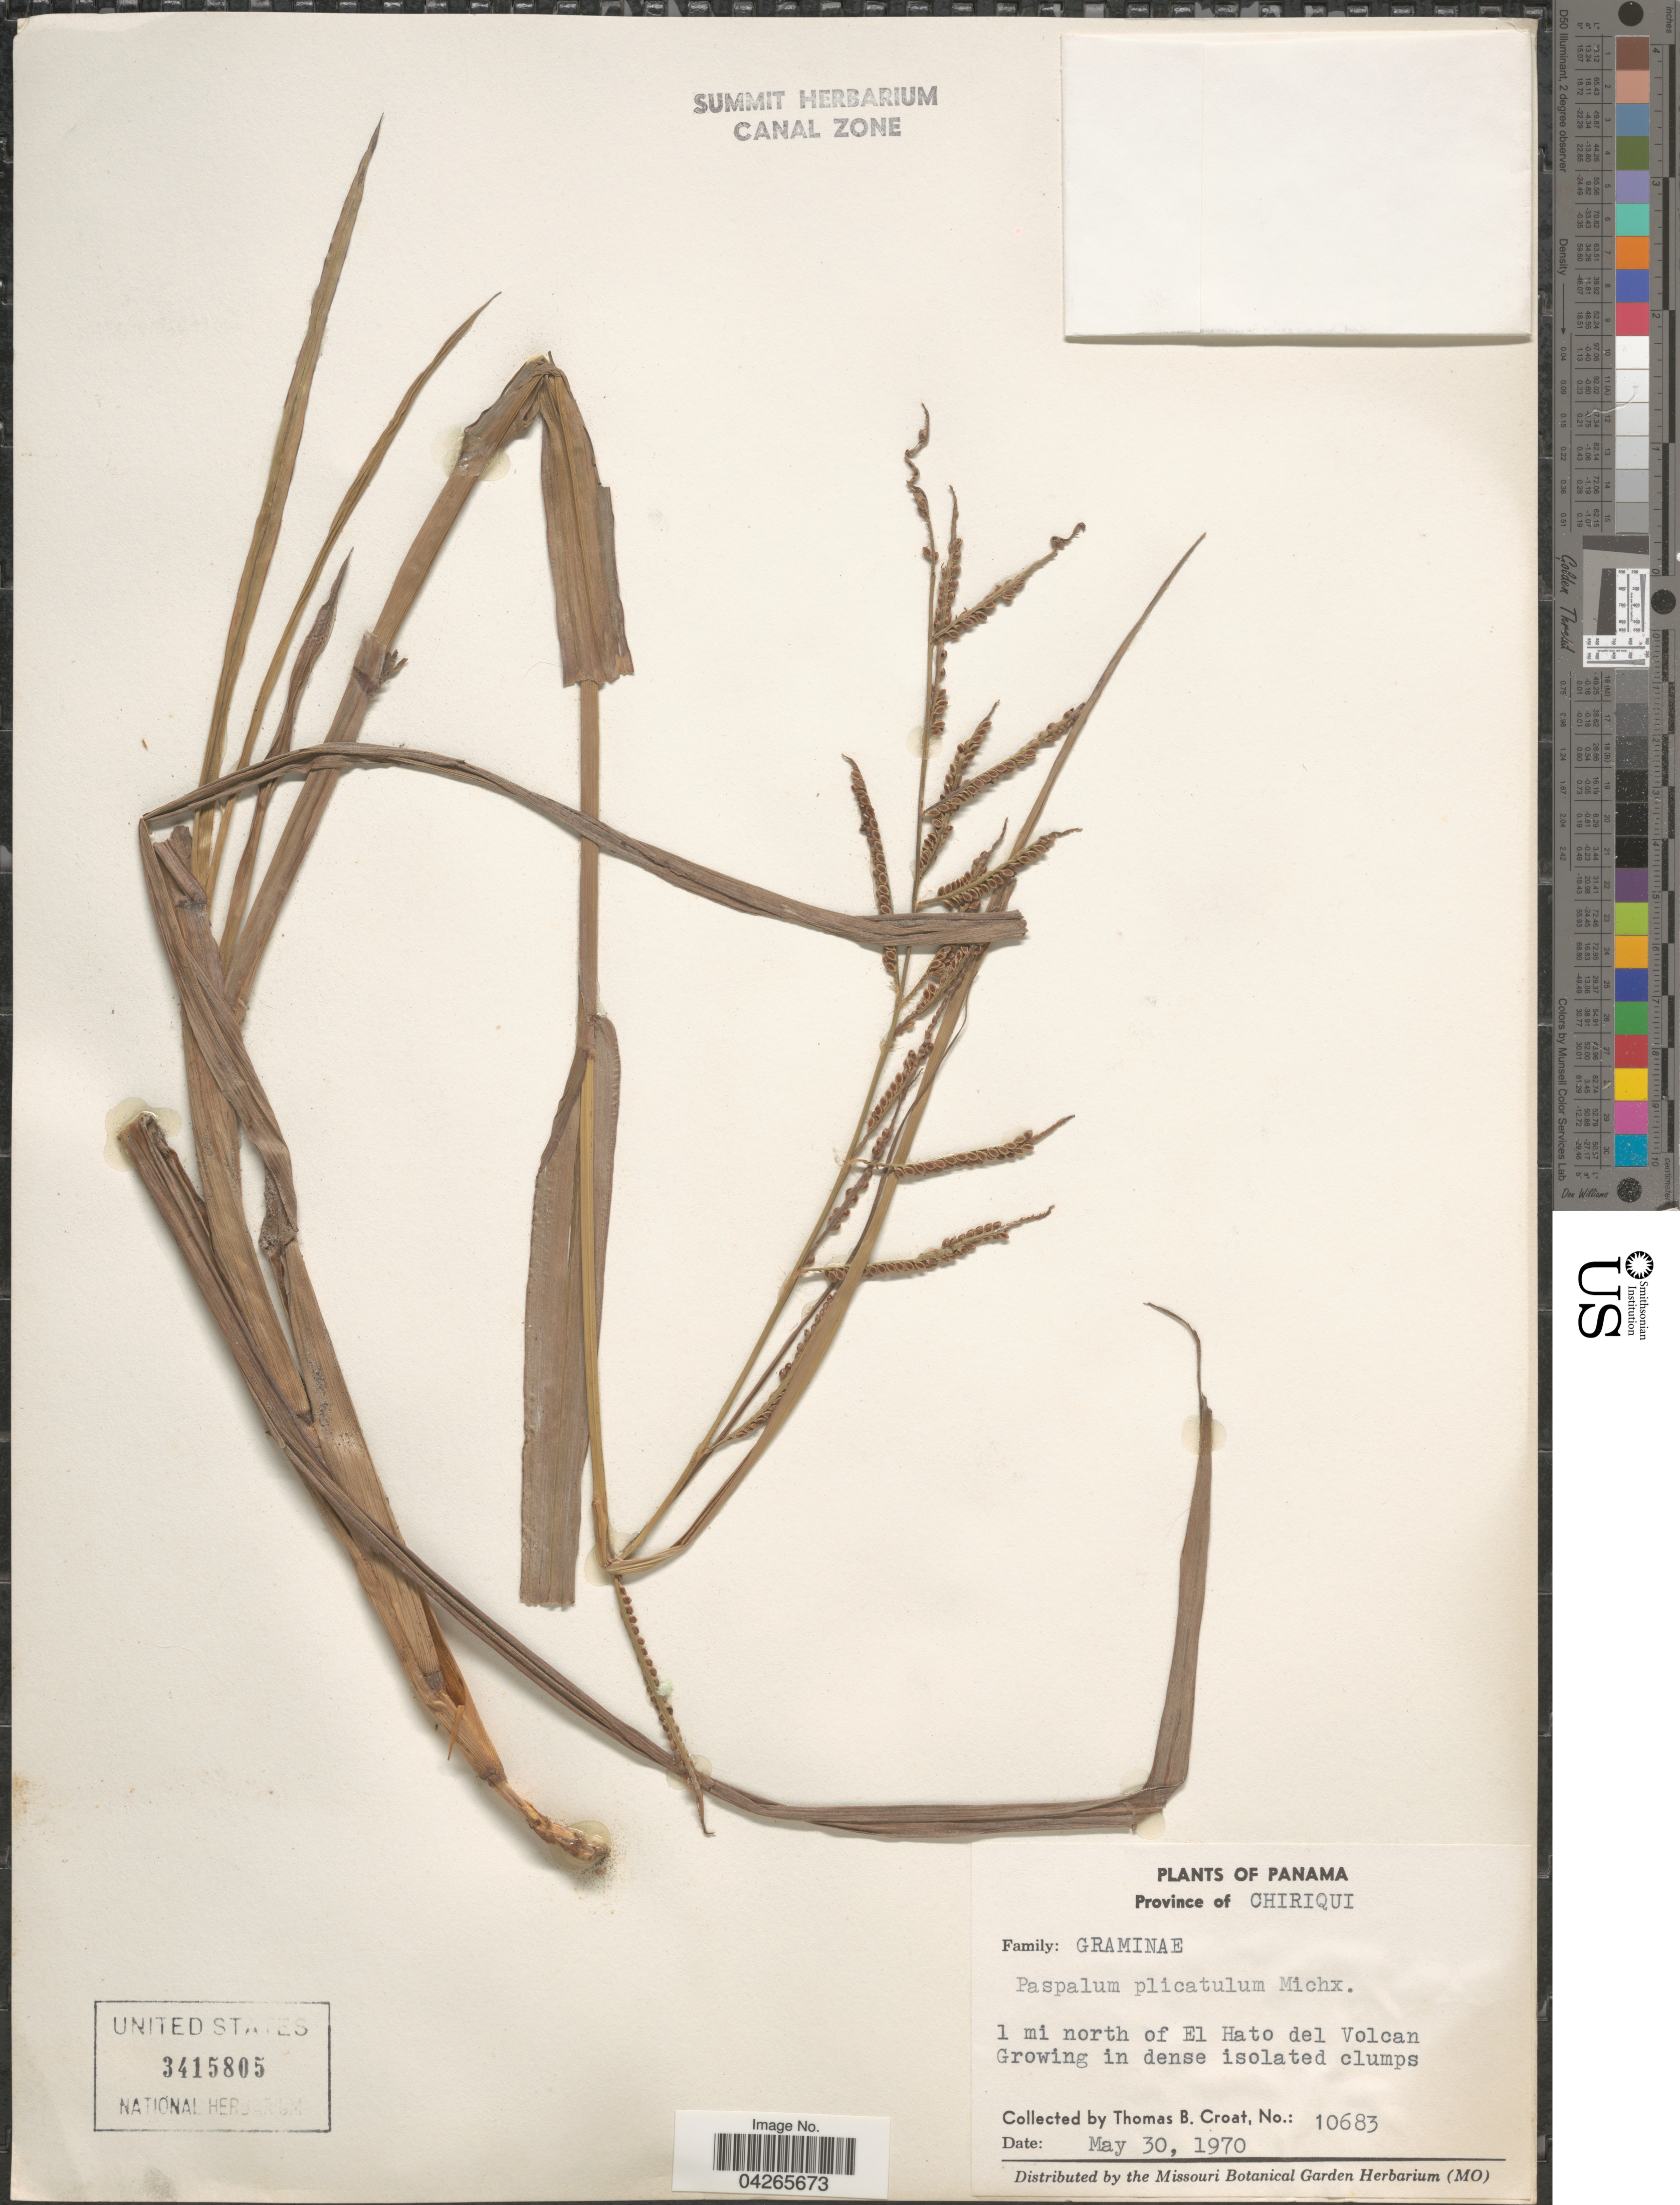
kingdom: Plantae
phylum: Tracheophyta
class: Liliopsida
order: Poales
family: Poaceae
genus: Paspalum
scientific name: Paspalum plicatulum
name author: Michx.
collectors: T. B. Croat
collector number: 10683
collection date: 1970-05-30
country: Panama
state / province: Chiriqui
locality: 1 mi north of El Hato del Volcan. In dense isolated clumps.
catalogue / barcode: US 3415805